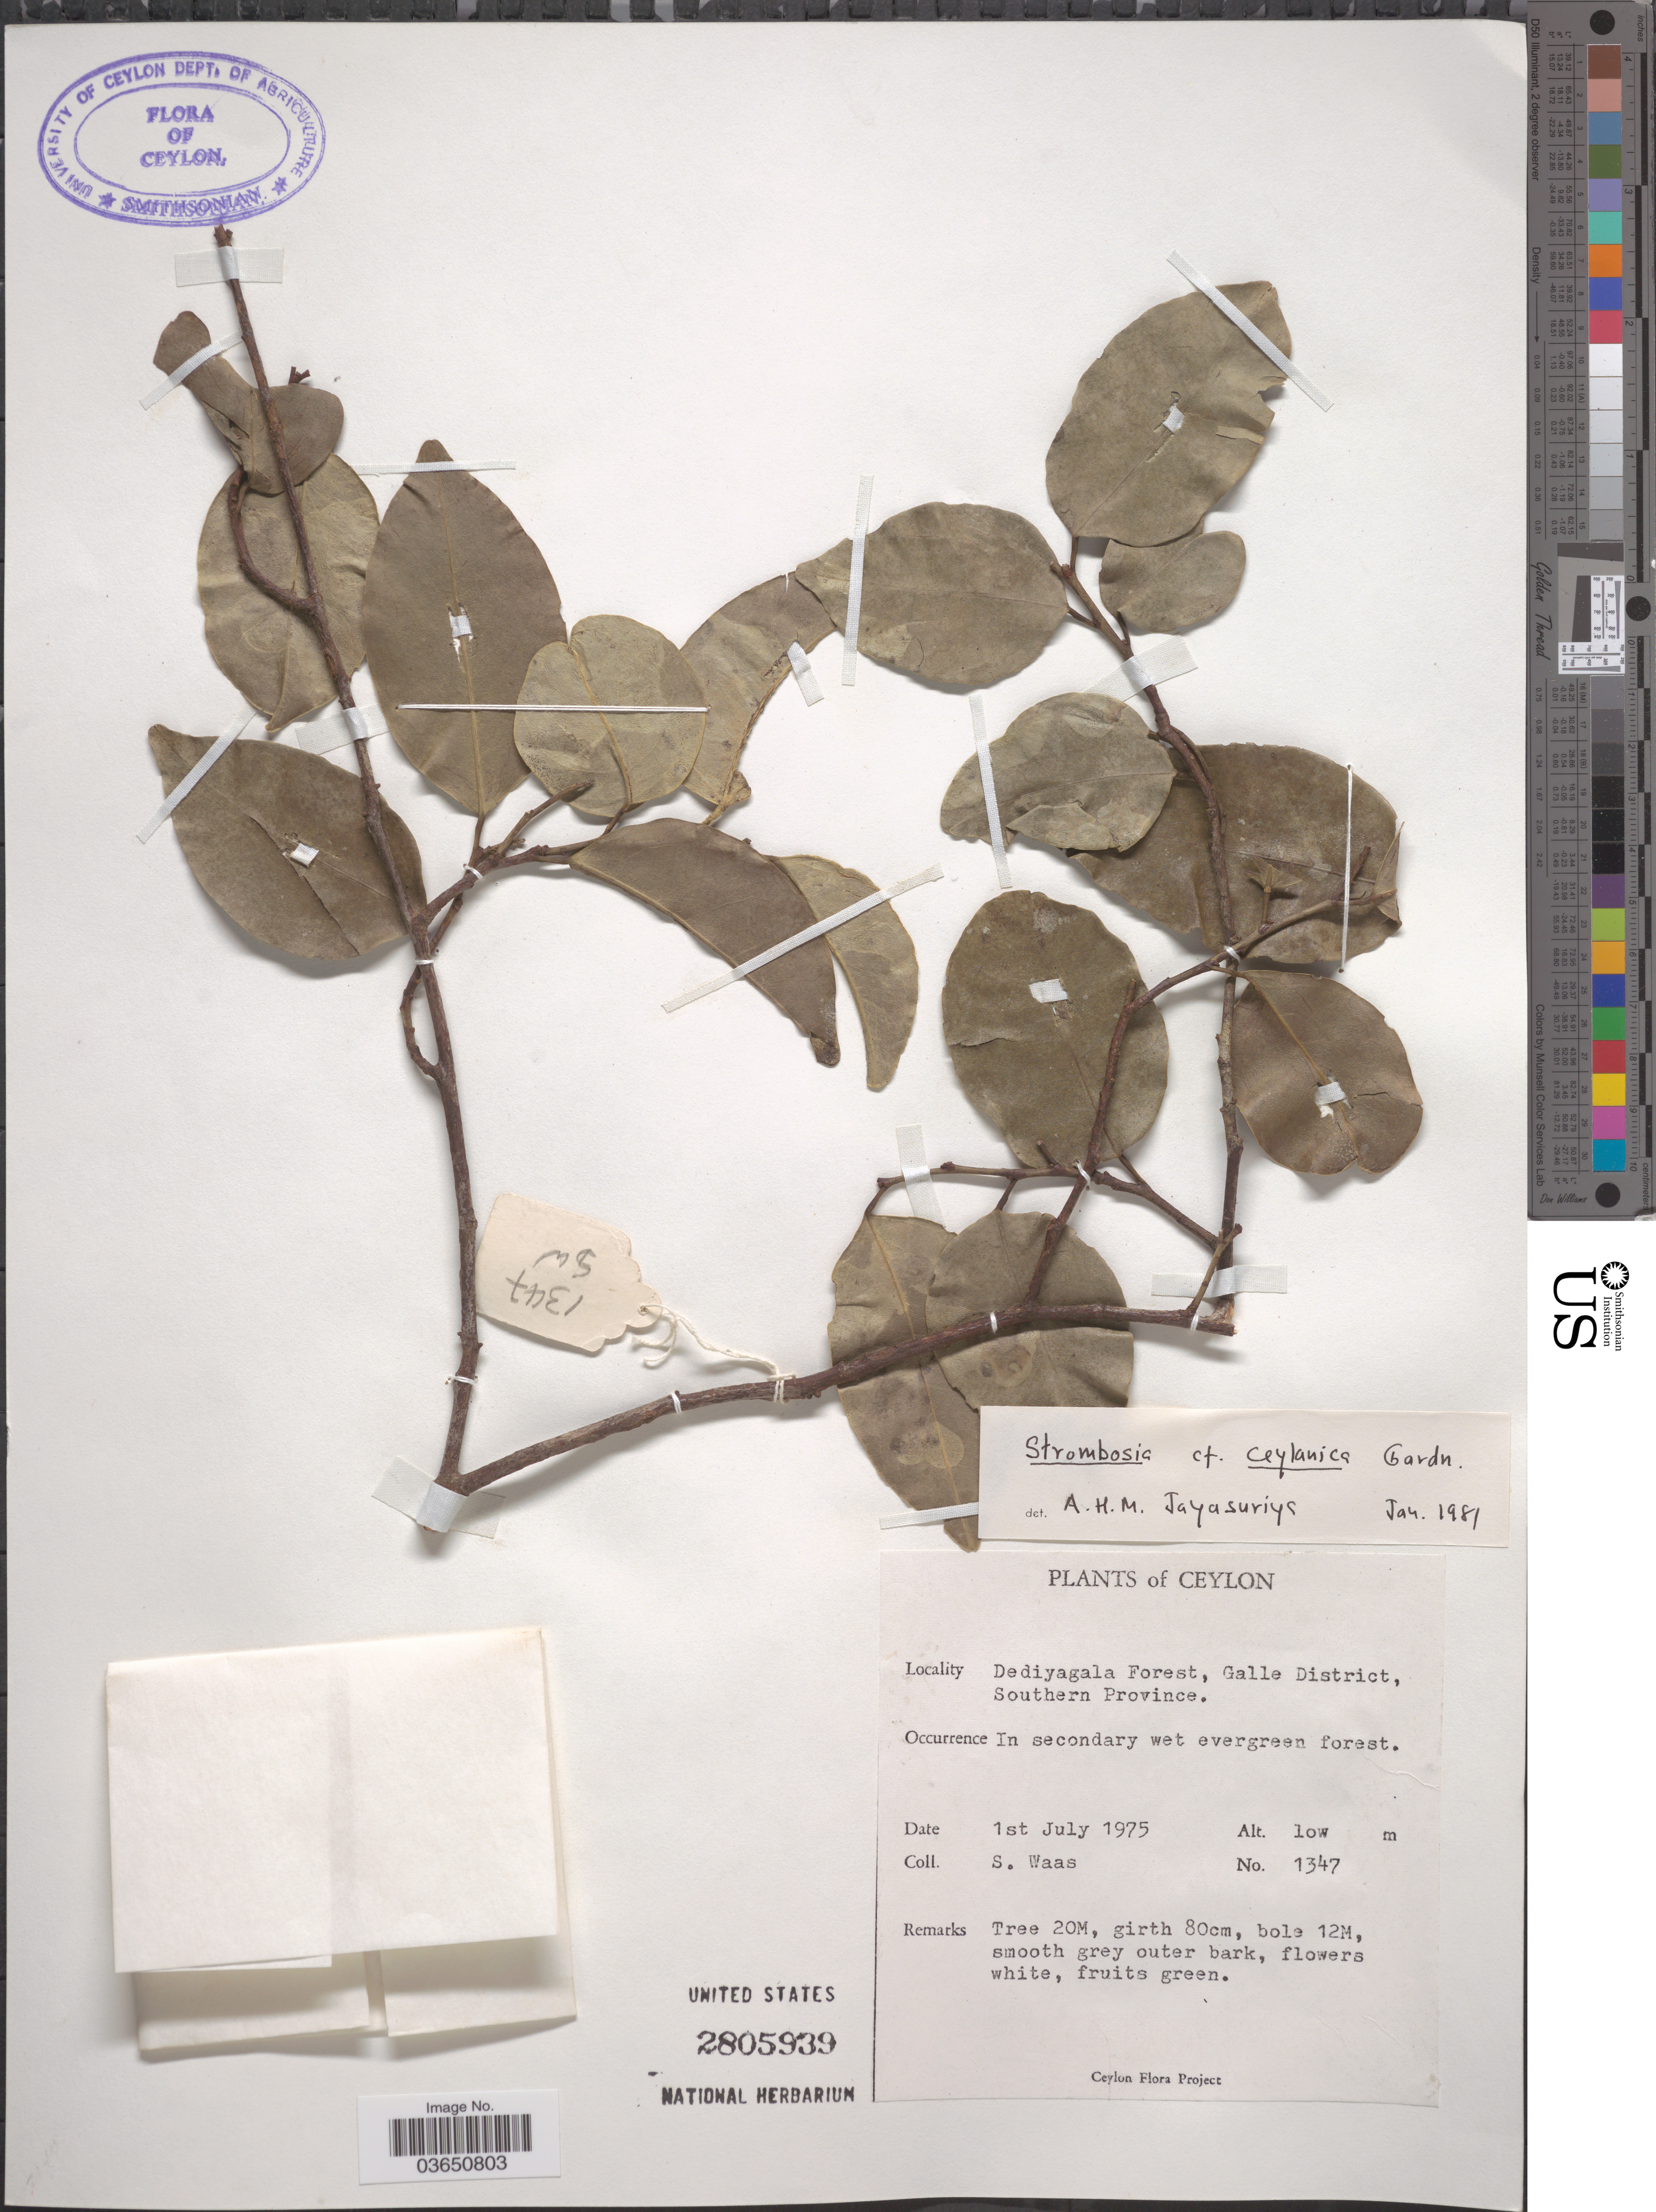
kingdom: Plantae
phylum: Tracheophyta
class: Magnoliopsida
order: Santalales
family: Strombosiaceae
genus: Strombosia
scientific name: Strombosia ceylanica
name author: Gardner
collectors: S. Waas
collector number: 1347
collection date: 1975-07-01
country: Sri Lanka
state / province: Southern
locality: Ceylon. Dediyagala Forest, Galle District.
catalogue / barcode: US 2805939